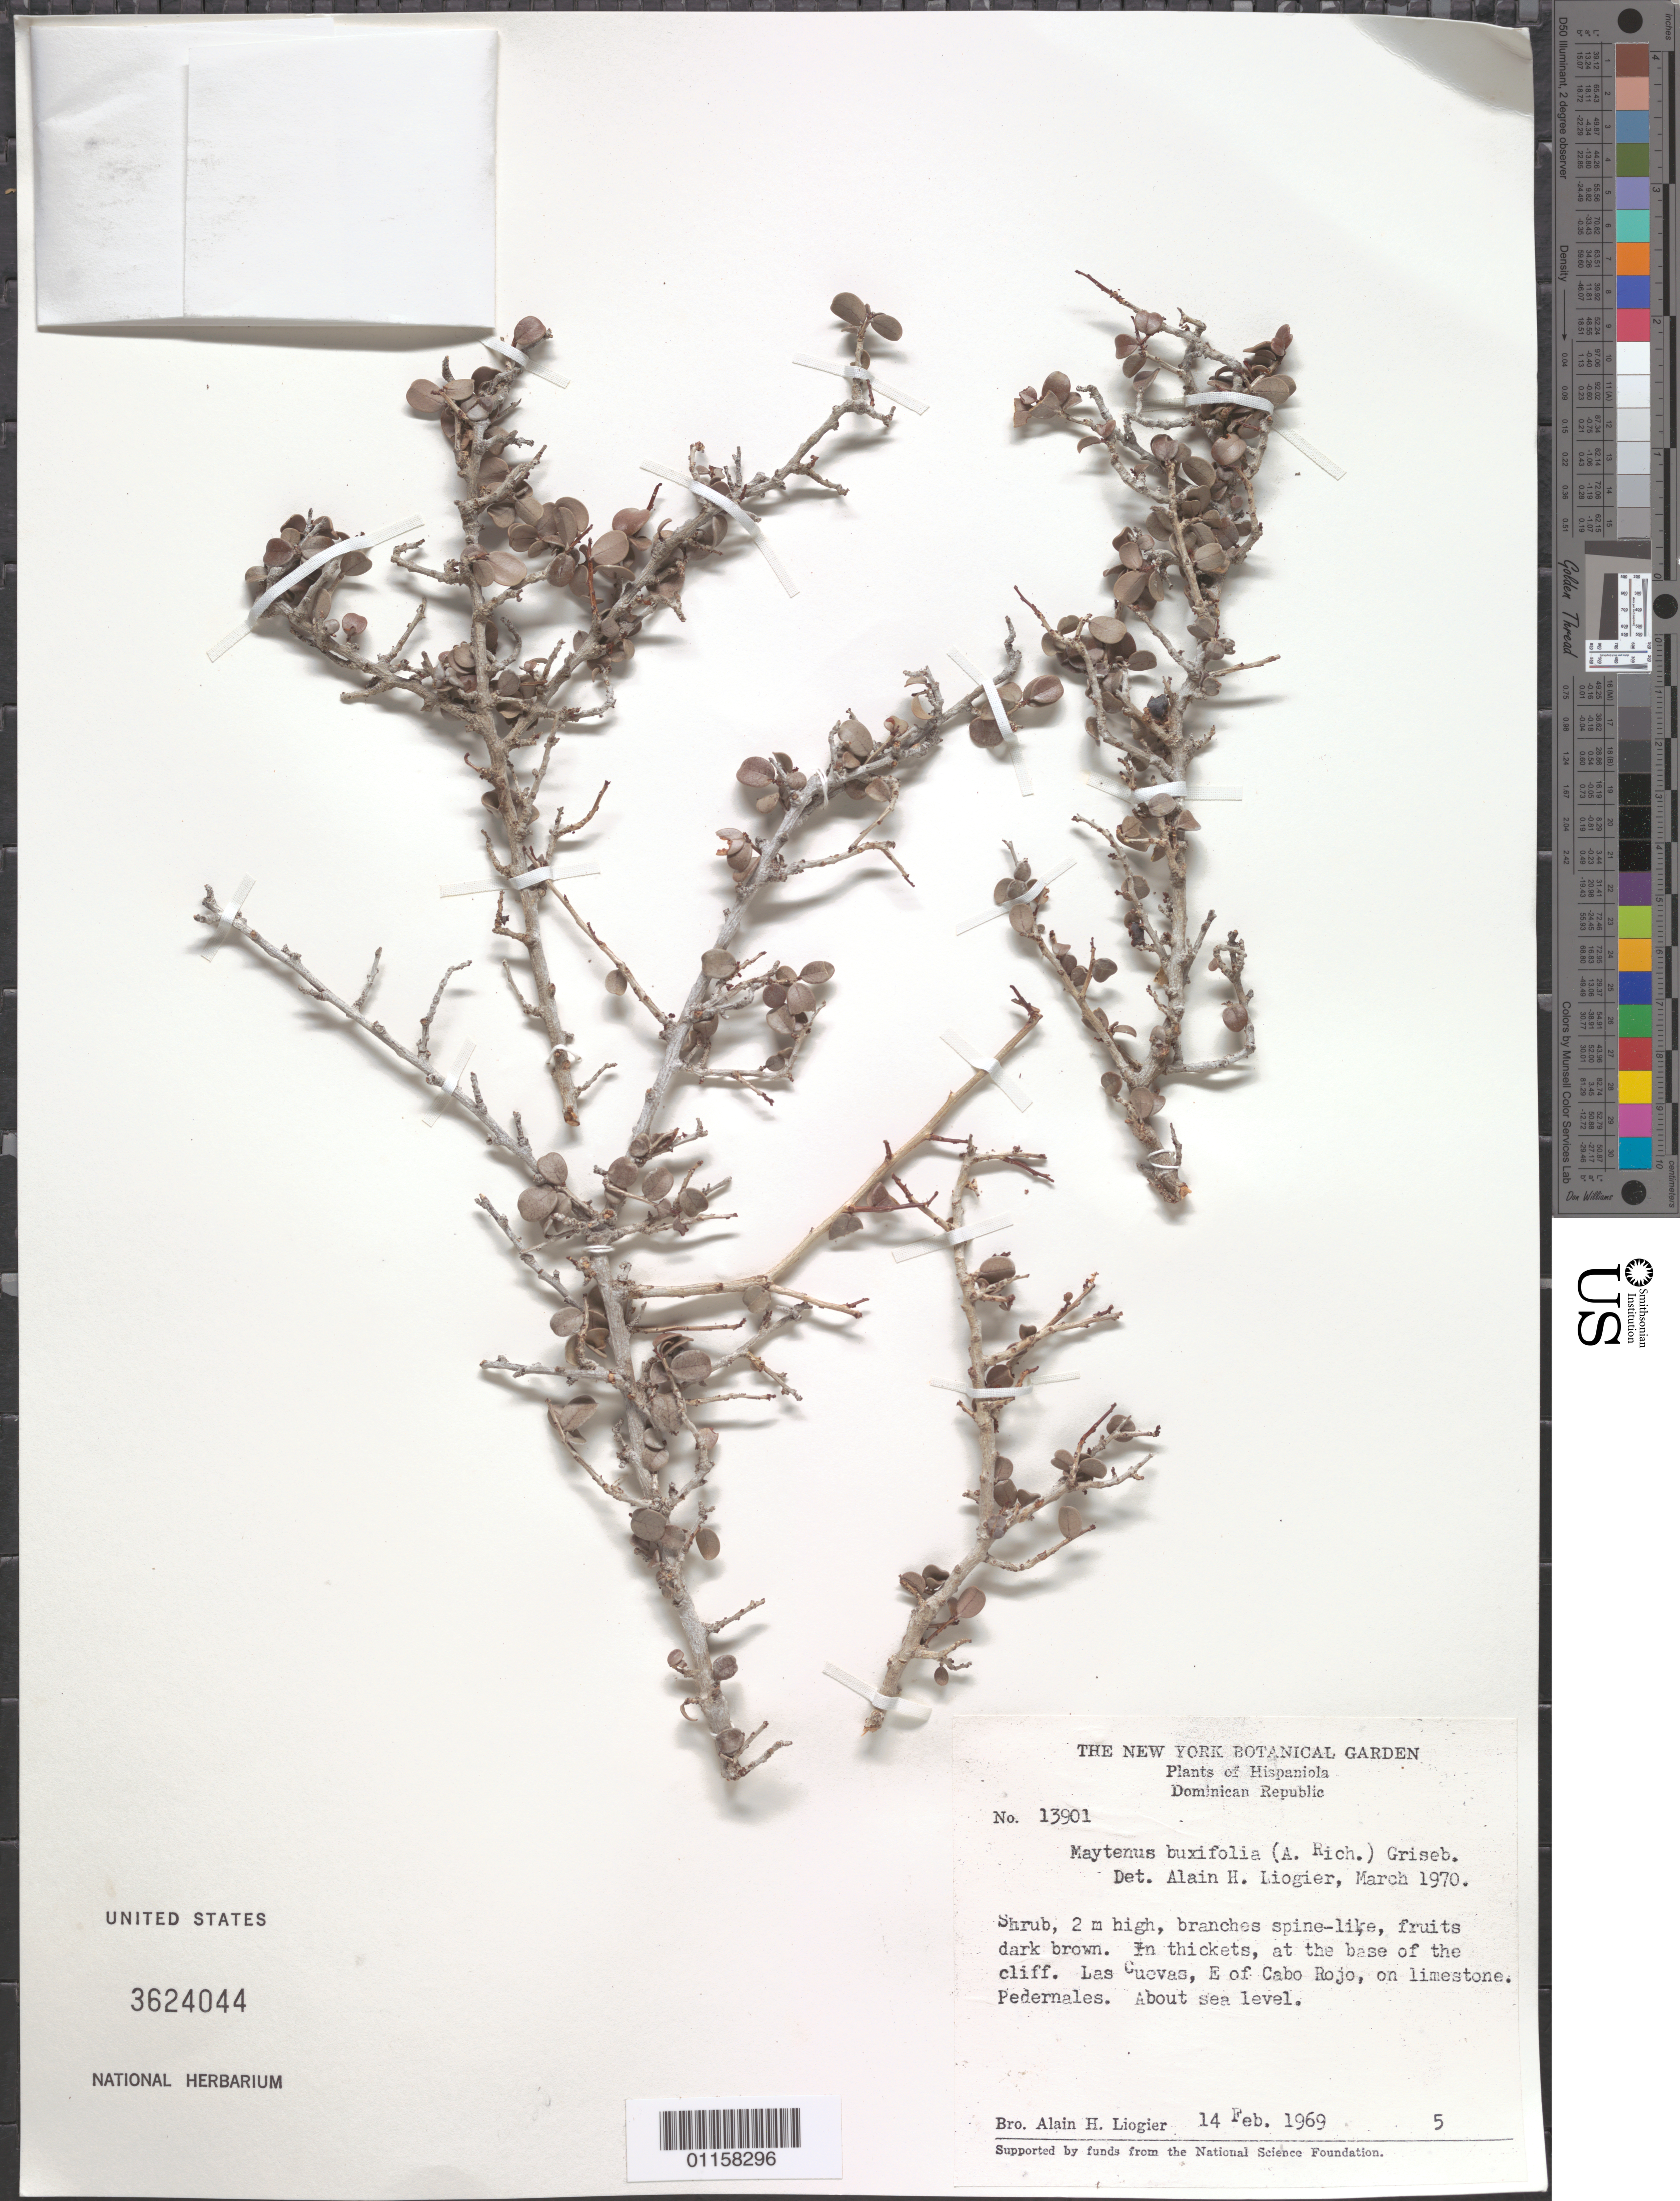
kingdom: Plantae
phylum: Tracheophyta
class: Magnoliopsida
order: Celastrales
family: Celastraceae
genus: Maytenus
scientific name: Maytenus buxifolia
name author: (A. Rich.) Griseb.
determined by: Liogier, Alain H.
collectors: A. H. Liogier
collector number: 13901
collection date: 1969-02-14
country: Dominican Republic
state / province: Pedernales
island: Hispaniola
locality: Las Cuevas, E of Cabo Rojo.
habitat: On limestone. In thickets, at the base of the cliff.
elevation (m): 0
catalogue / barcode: US 3624044